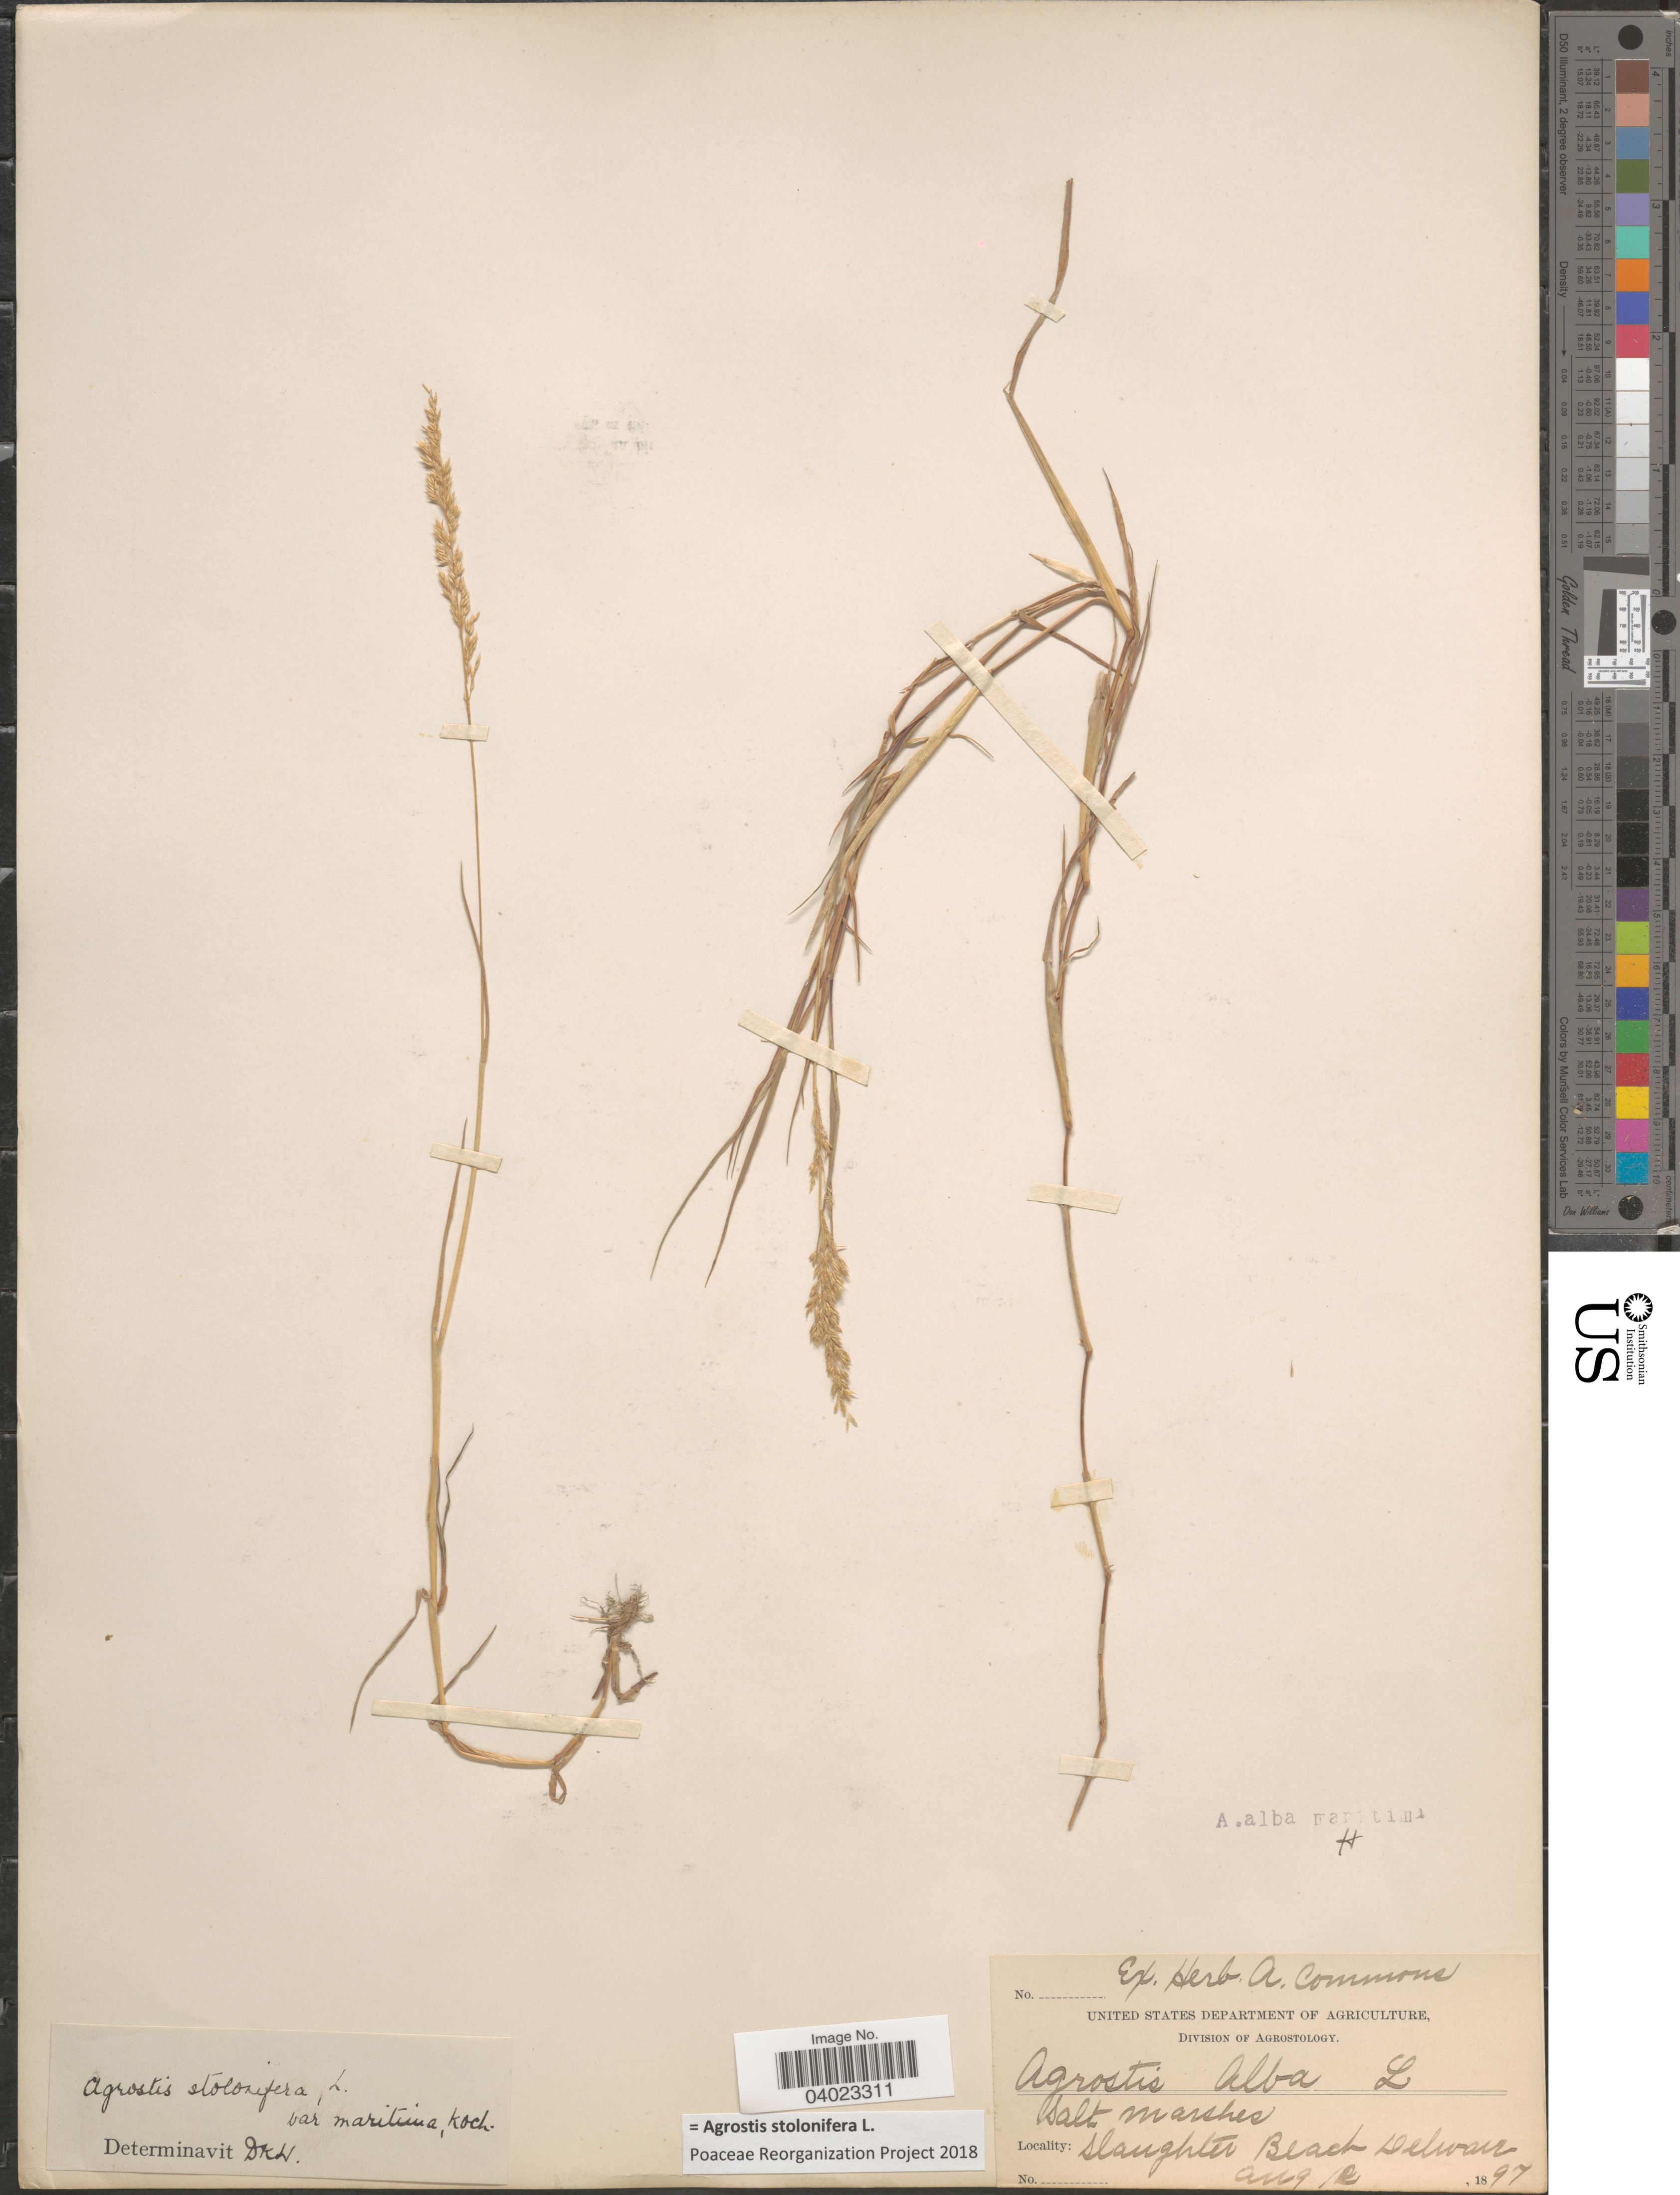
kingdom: Plantae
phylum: Tracheophyta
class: Liliopsida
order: Poales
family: Poaceae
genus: Agrostis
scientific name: Agrostis stolonifera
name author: L.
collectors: ex herb. A. Commons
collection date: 1897-08-12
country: United States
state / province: Delaware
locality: Slaughter Beach.